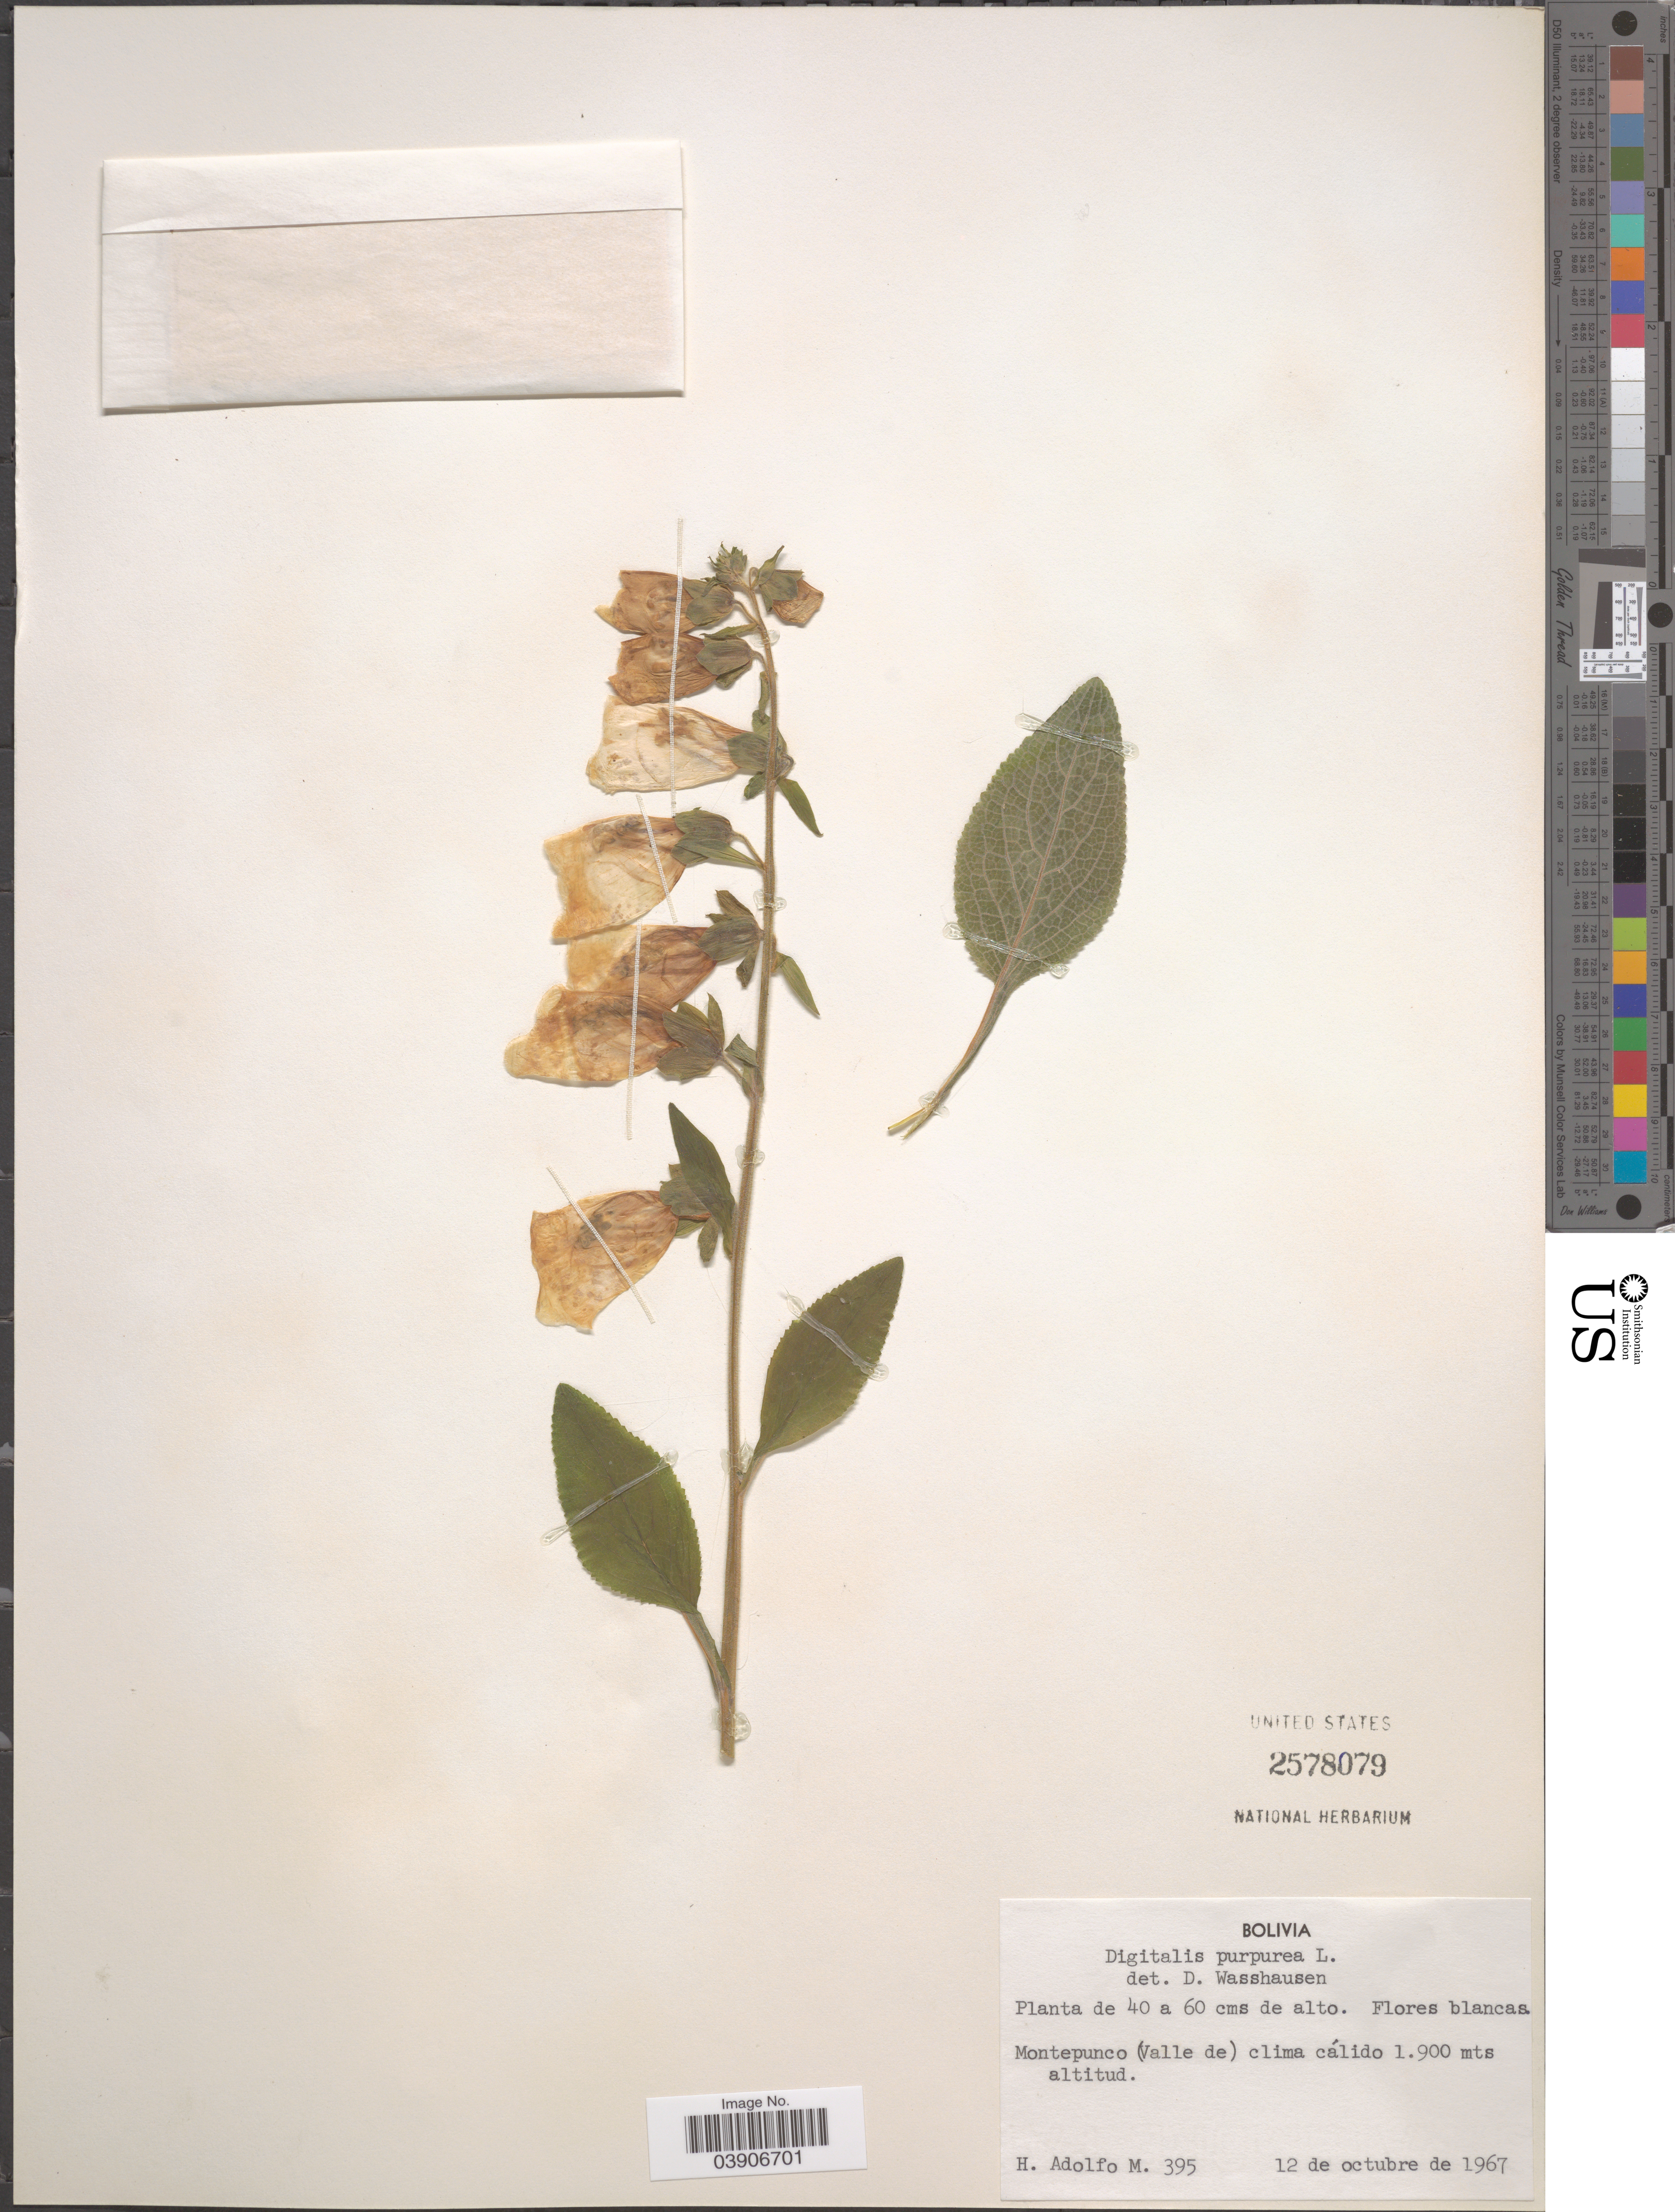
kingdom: Plantae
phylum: Tracheophyta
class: Magnoliopsida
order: Lamiales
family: Plantaginaceae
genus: Digitalis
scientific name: Digitalis purpurea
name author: L.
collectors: H. Adolfo M.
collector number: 395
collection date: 1967-10-12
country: Bolivia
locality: Montepunco (Valle de) clima cálido.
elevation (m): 1900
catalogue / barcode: US 2578079